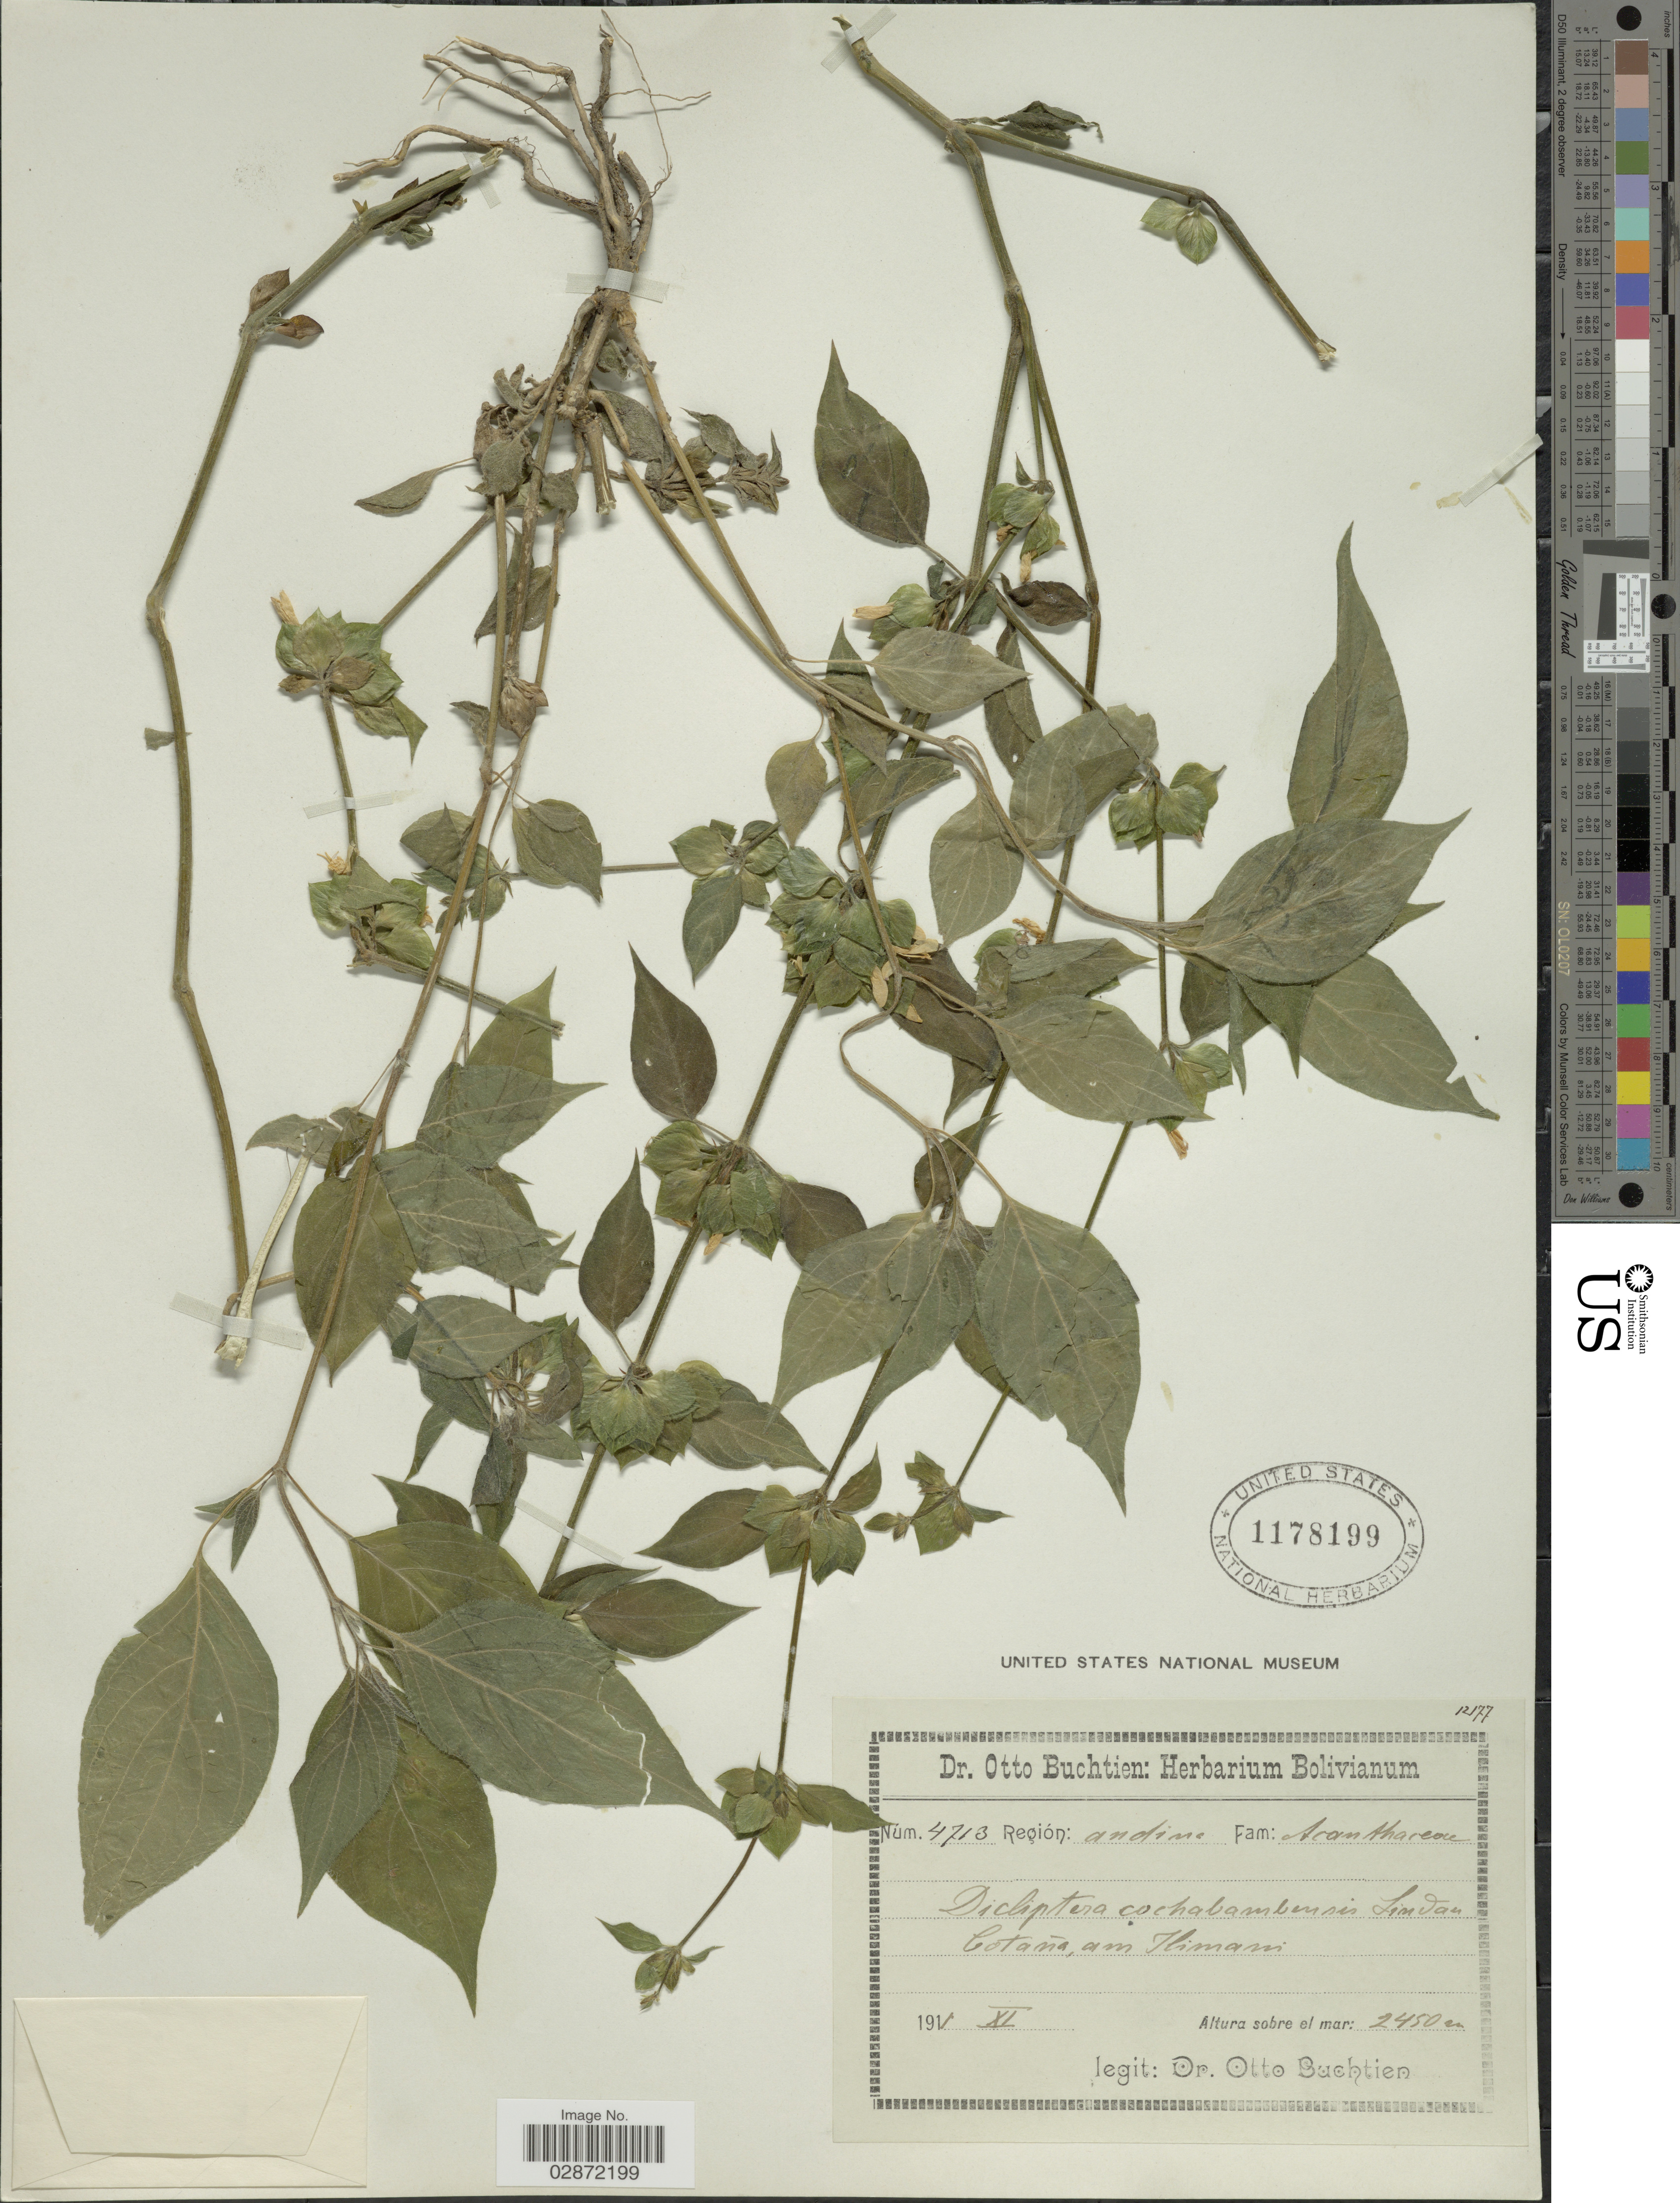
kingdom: Plantae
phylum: Tracheophyta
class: Magnoliopsida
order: Lamiales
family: Acanthaceae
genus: Dicliptera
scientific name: Dicliptera scutellata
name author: Griseb.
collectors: O. Buchtien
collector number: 4713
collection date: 1911-11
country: Bolivia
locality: Región: andina. Cotaña, am Himani.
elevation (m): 2450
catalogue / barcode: US 1178199